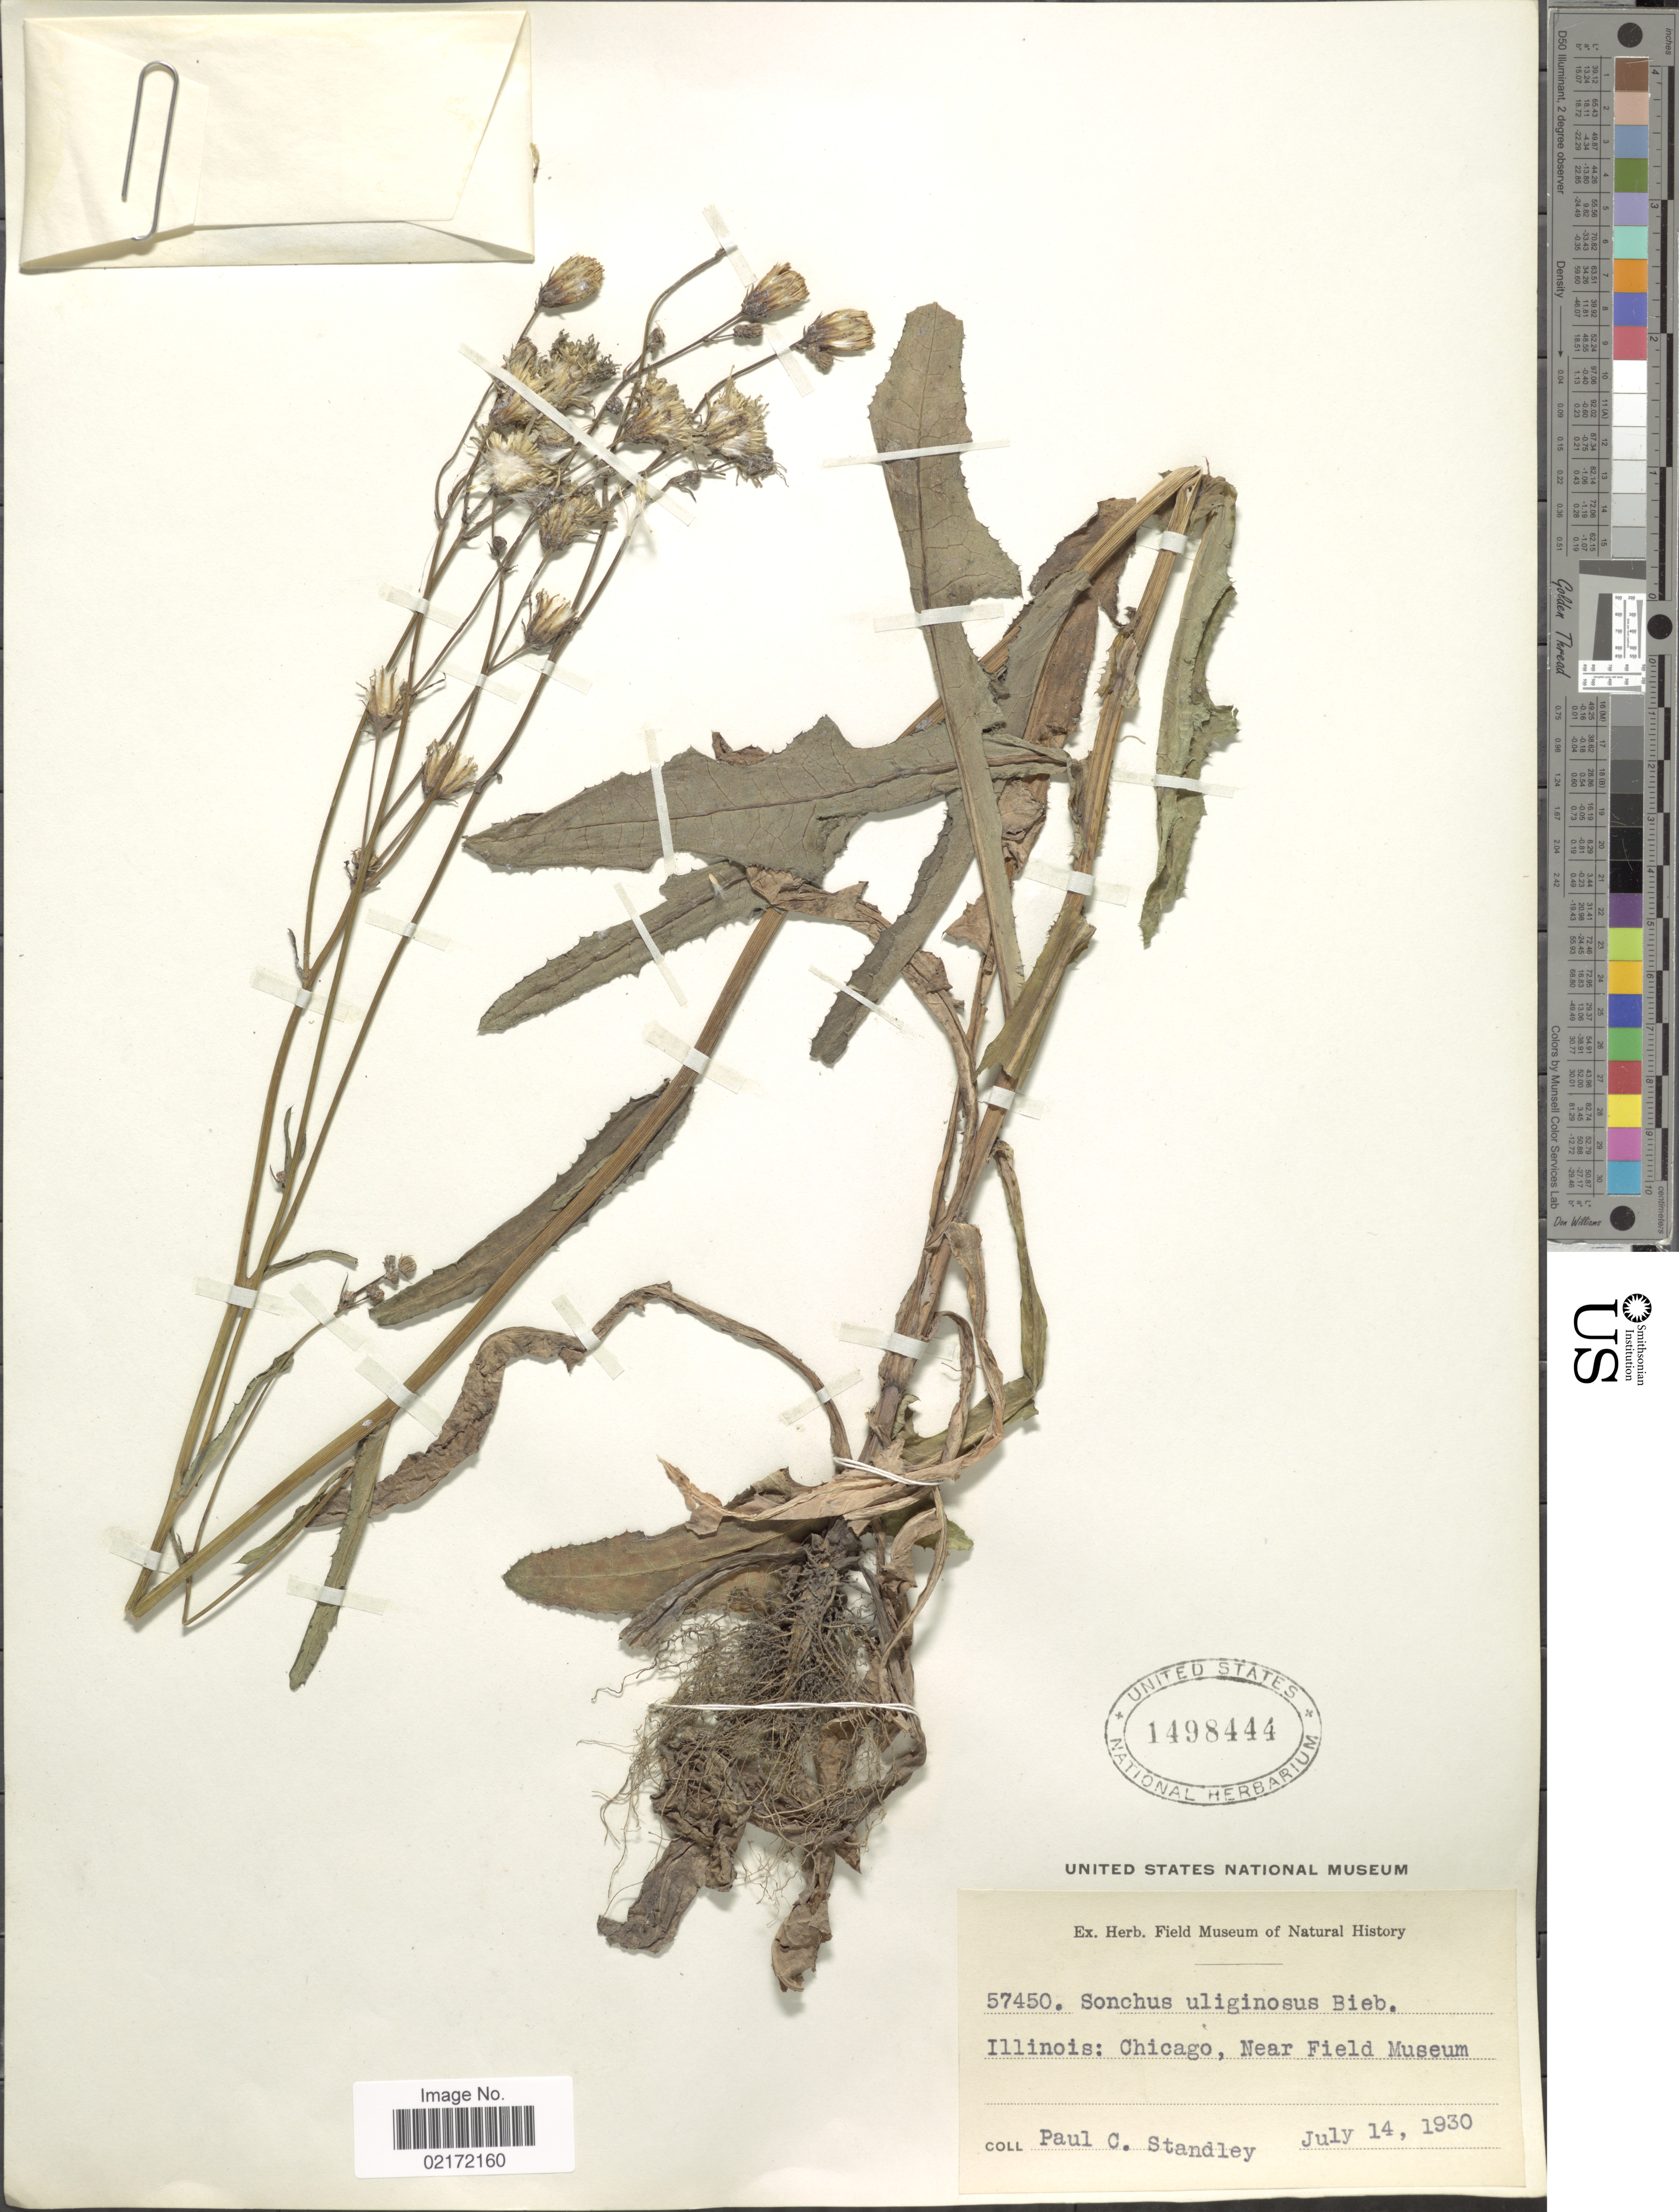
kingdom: Plantae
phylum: Tracheophyta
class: Magnoliopsida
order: Asterales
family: Asteraceae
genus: Sonchus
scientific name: Sonchus arvensis subsp. uliginosus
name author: (M. Bieb.) Nyman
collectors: P. C. Standley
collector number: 57450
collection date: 1930-07-14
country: United States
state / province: Illinois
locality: Illinois: Chicago, Near Field Museum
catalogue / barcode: US 1498444